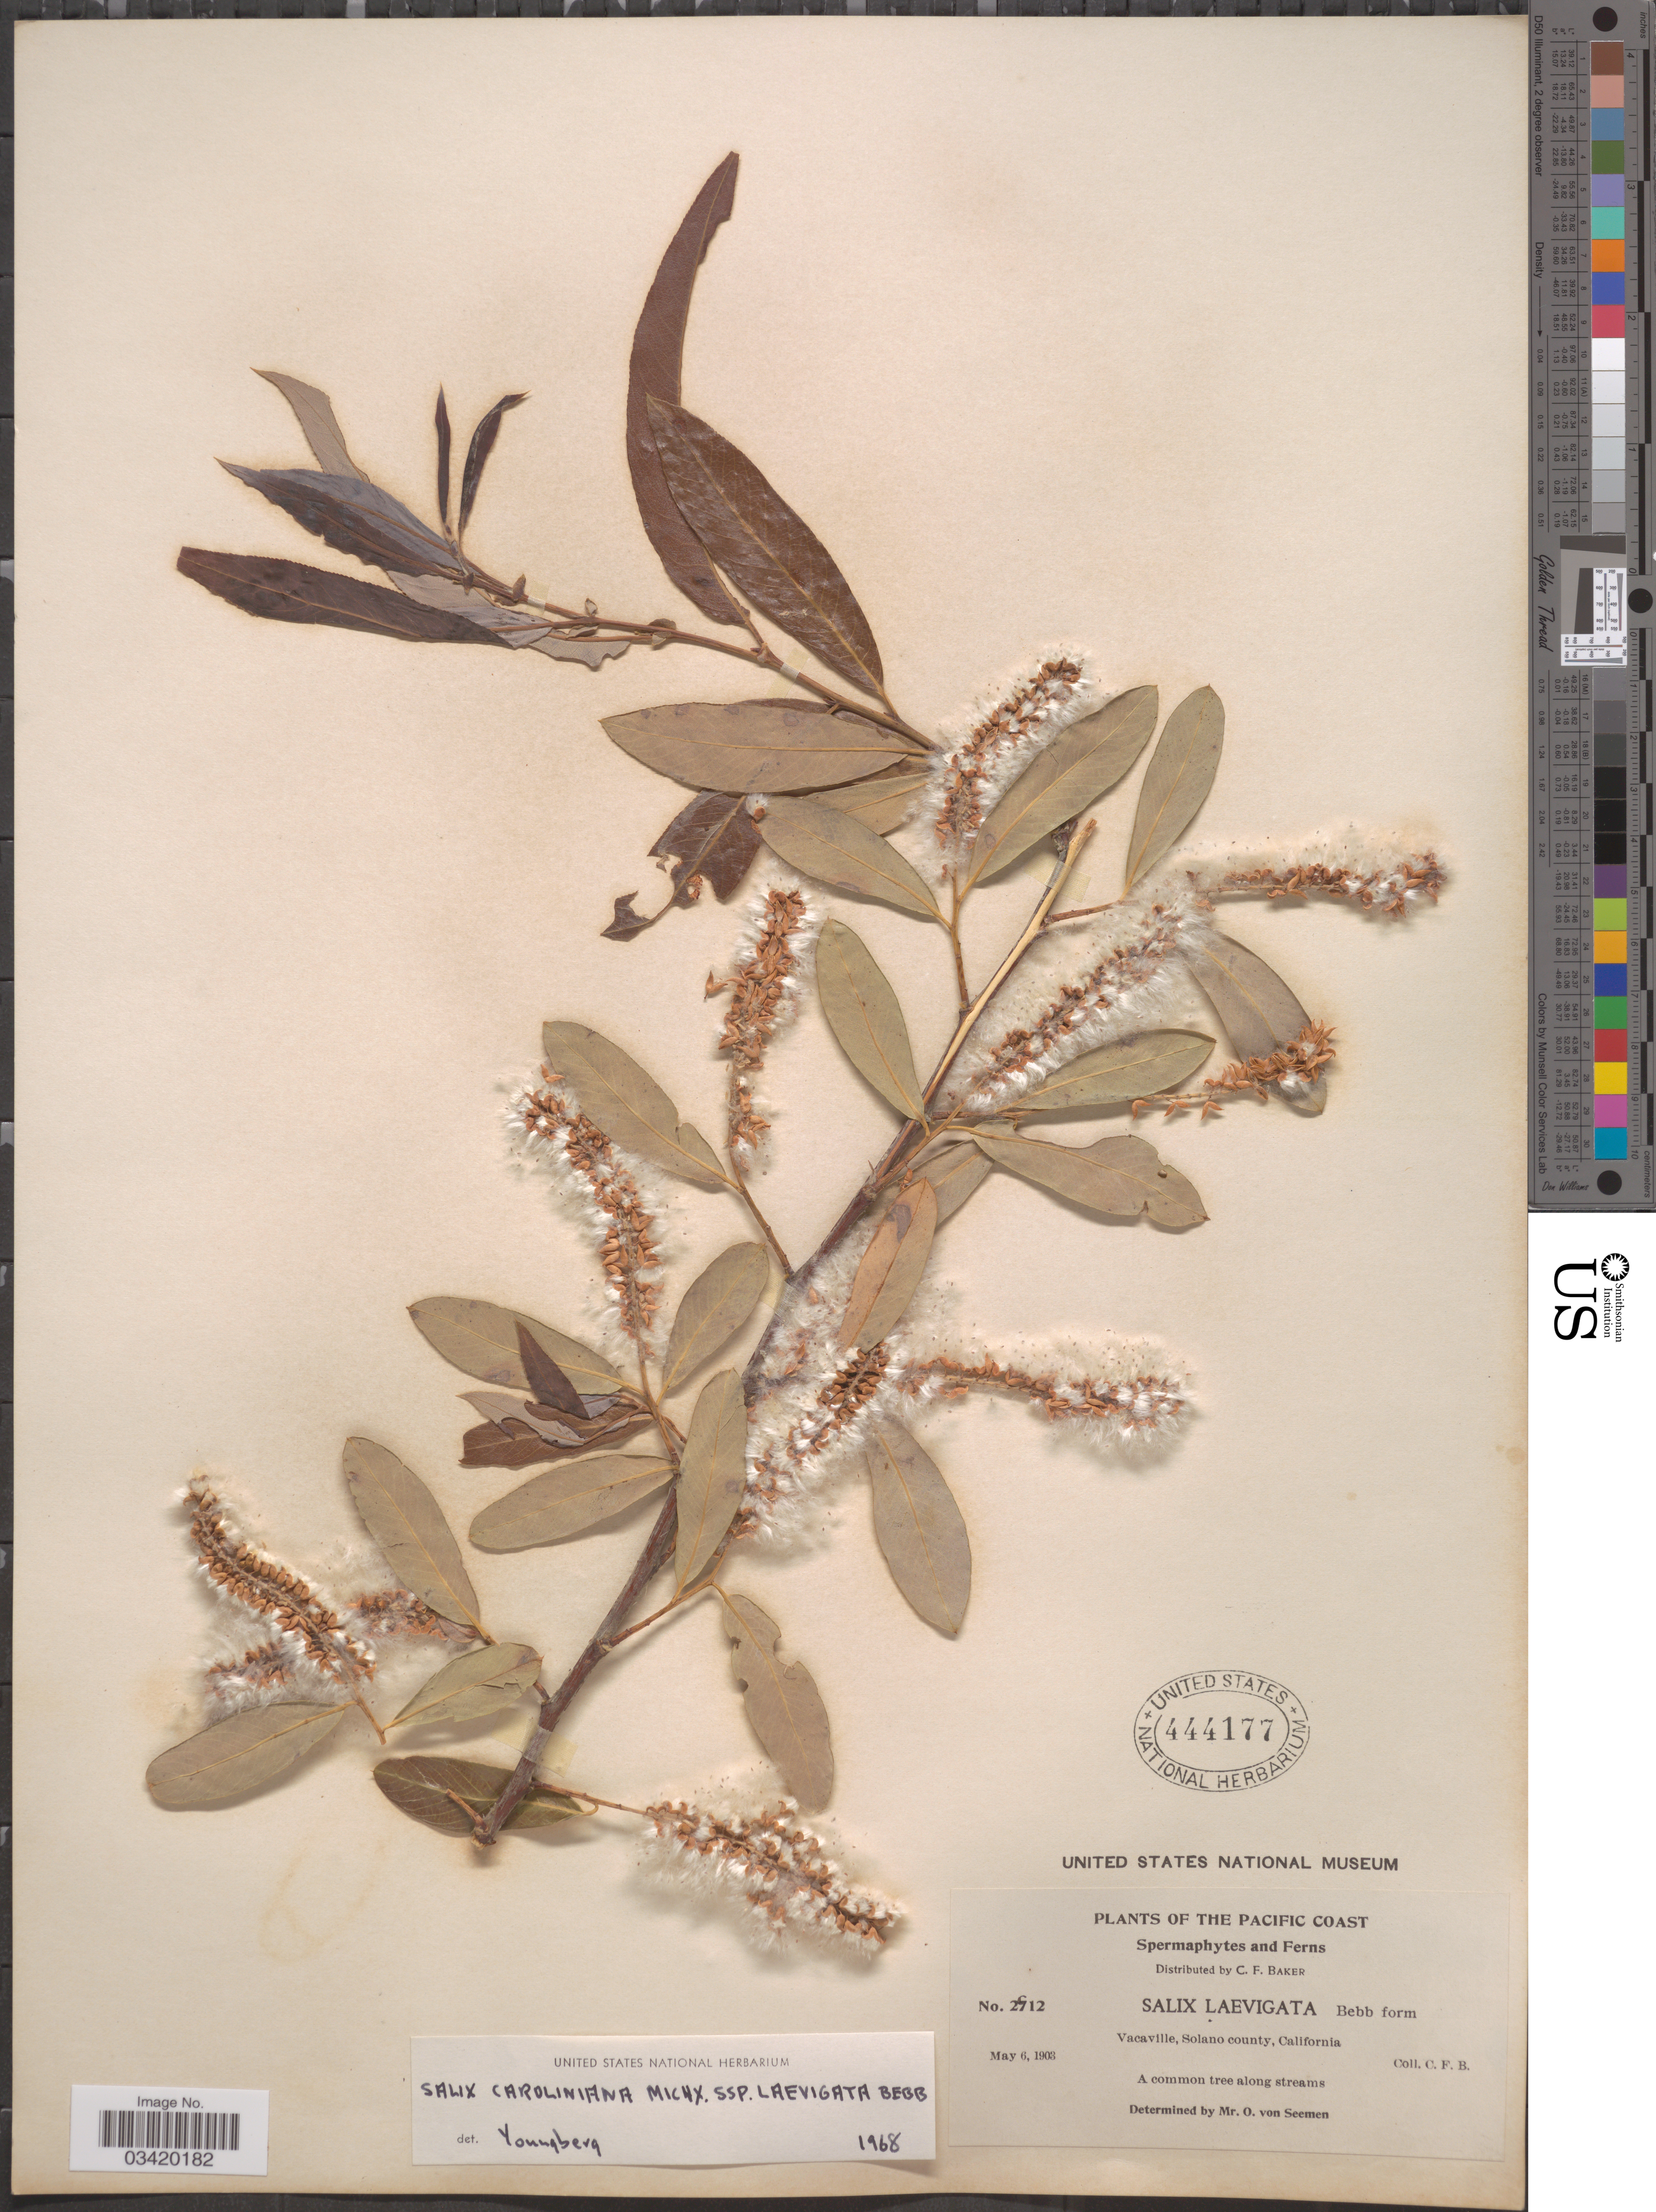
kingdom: Plantae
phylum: Tracheophyta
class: Magnoliopsida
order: Malpighiales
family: Salicaceae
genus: Salix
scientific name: Salix caroliniana subsp. laevigata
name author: Bebb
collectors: C. F. Baker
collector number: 2712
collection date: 1903-05-06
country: United States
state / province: California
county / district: Solano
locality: The Pacific Coast. Vacaville, Solano County.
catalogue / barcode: US 444177